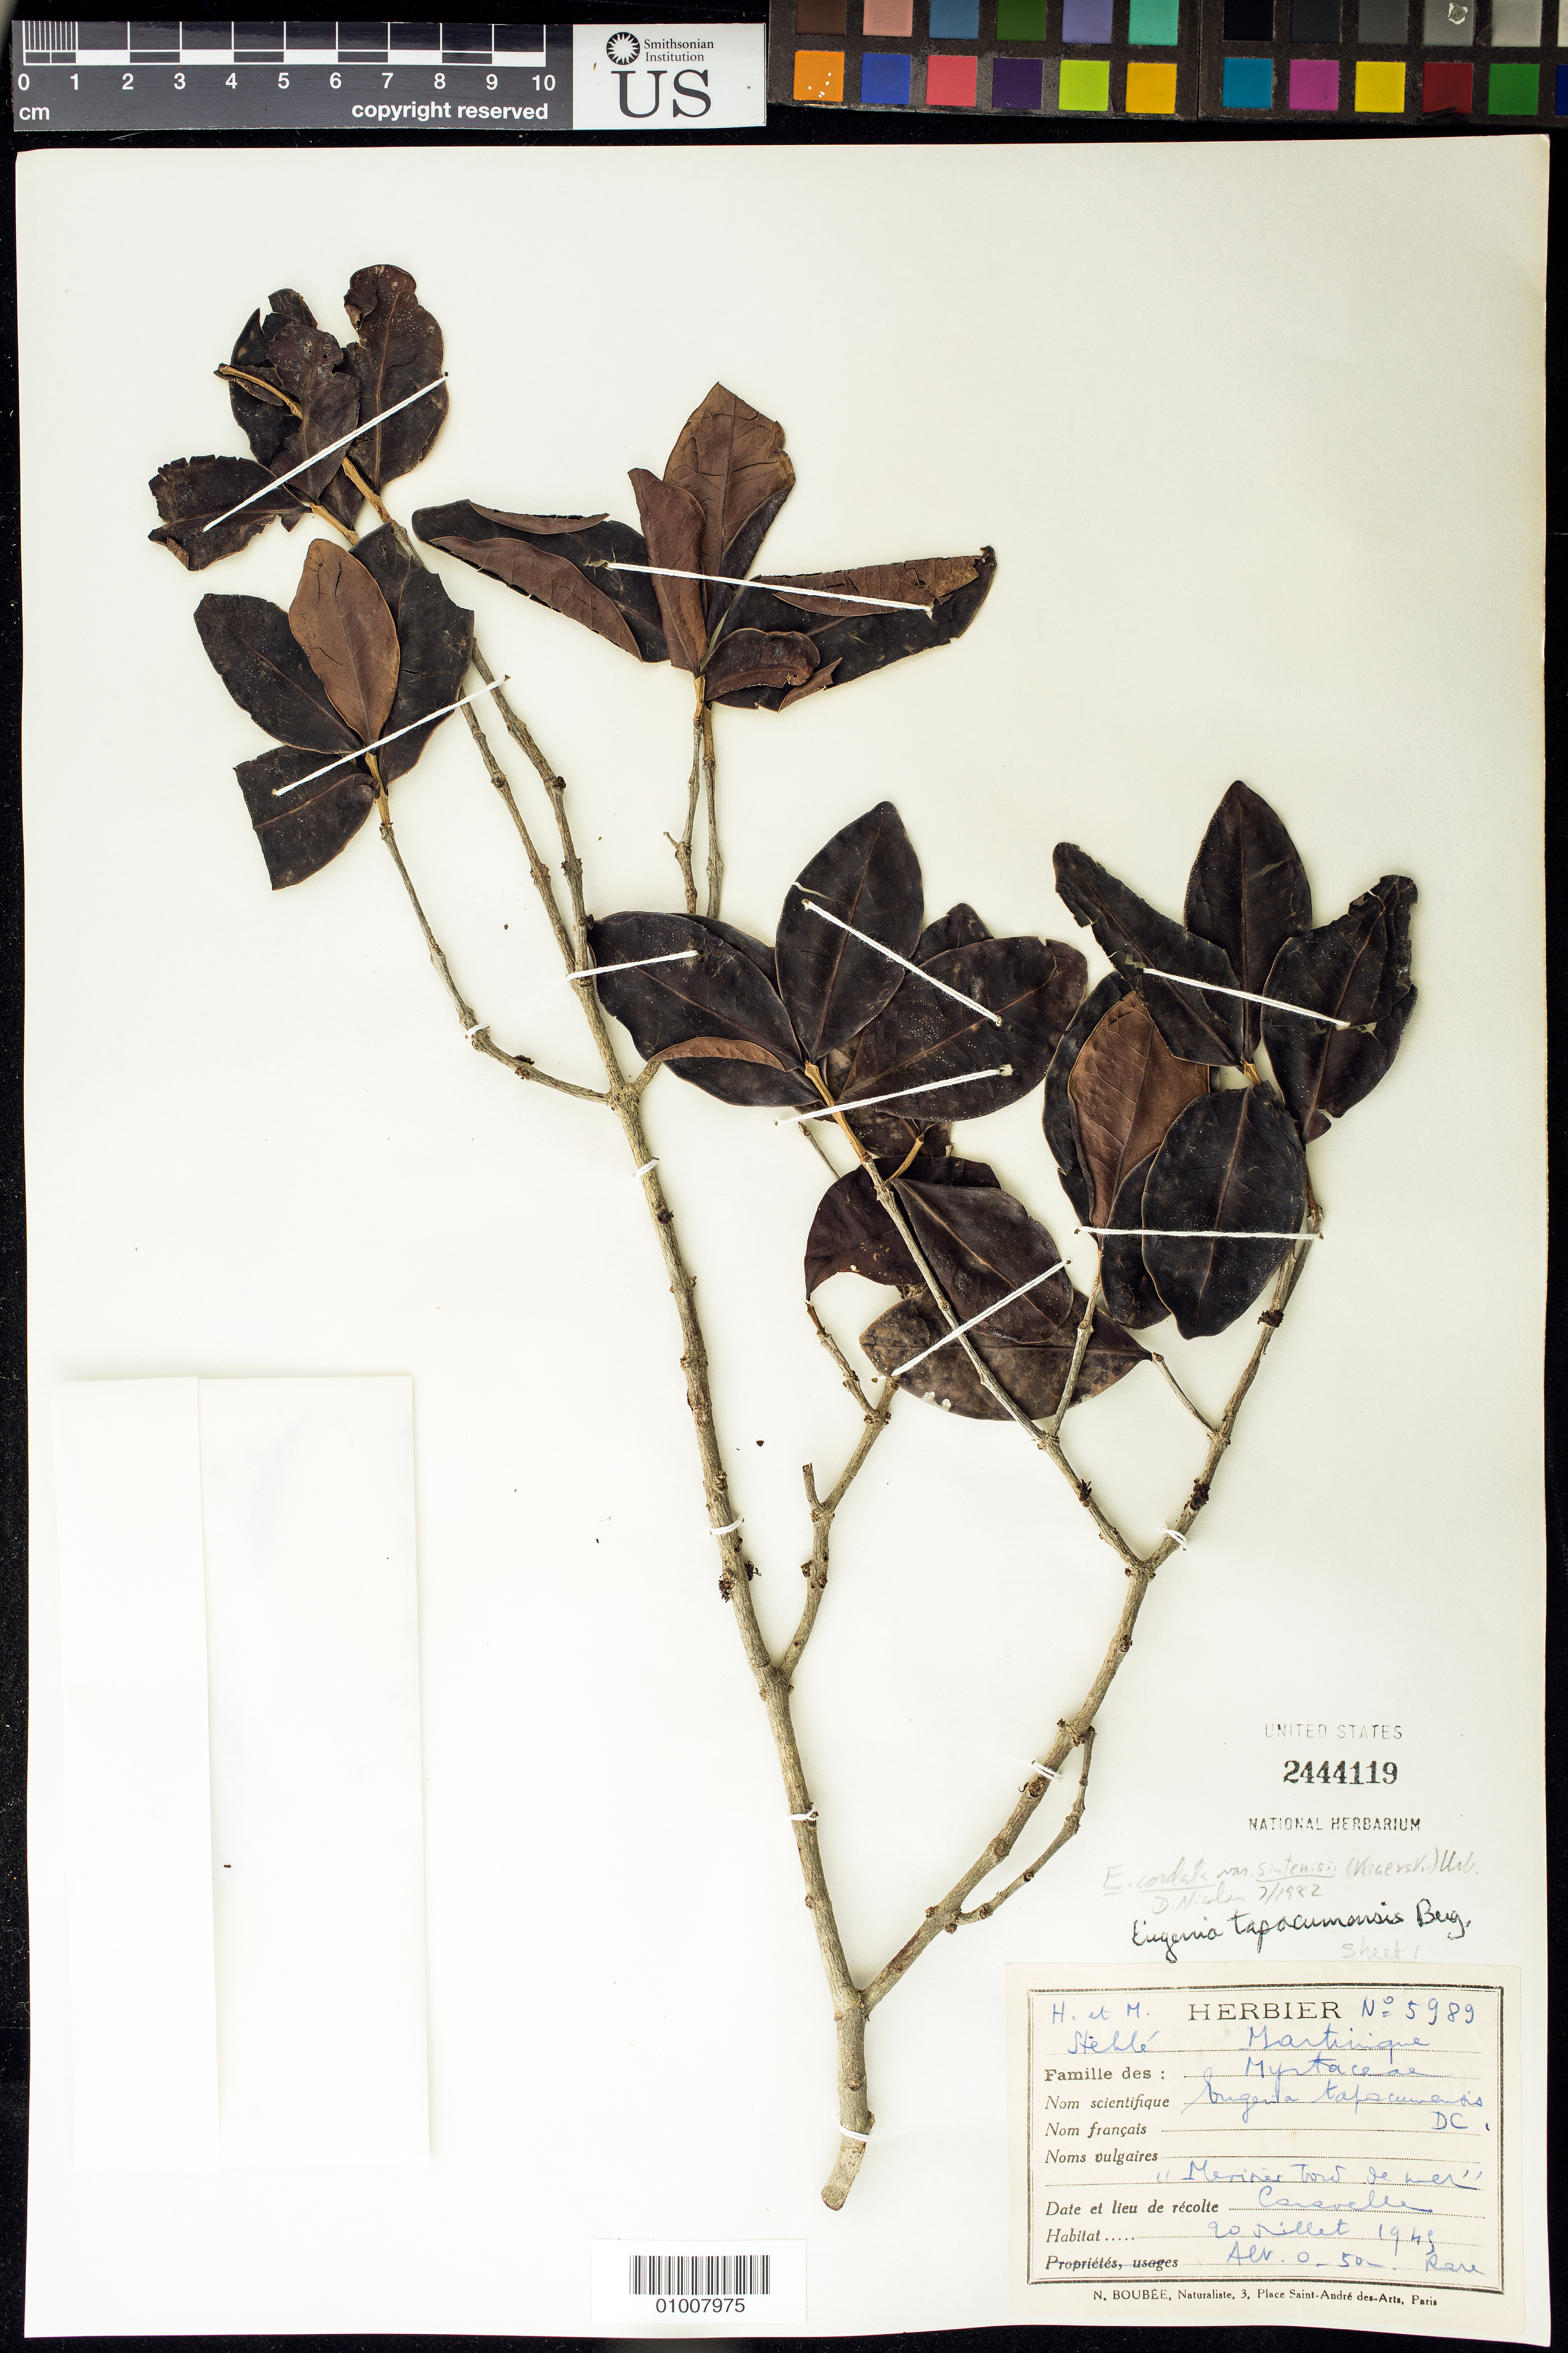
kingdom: Plantae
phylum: Tracheophyta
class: Magnoliopsida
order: Myrtales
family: Myrtaceae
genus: Eugenia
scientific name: Eugenia cordata var. sintenisii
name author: (Kiaersk.) Krug & Urb.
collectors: H. Stehlé & M. Stehlé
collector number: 5989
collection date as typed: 20 Jul 1948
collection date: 1948-07-20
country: Martinique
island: Martinique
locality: Caravelle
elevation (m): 0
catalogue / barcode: US 2444119